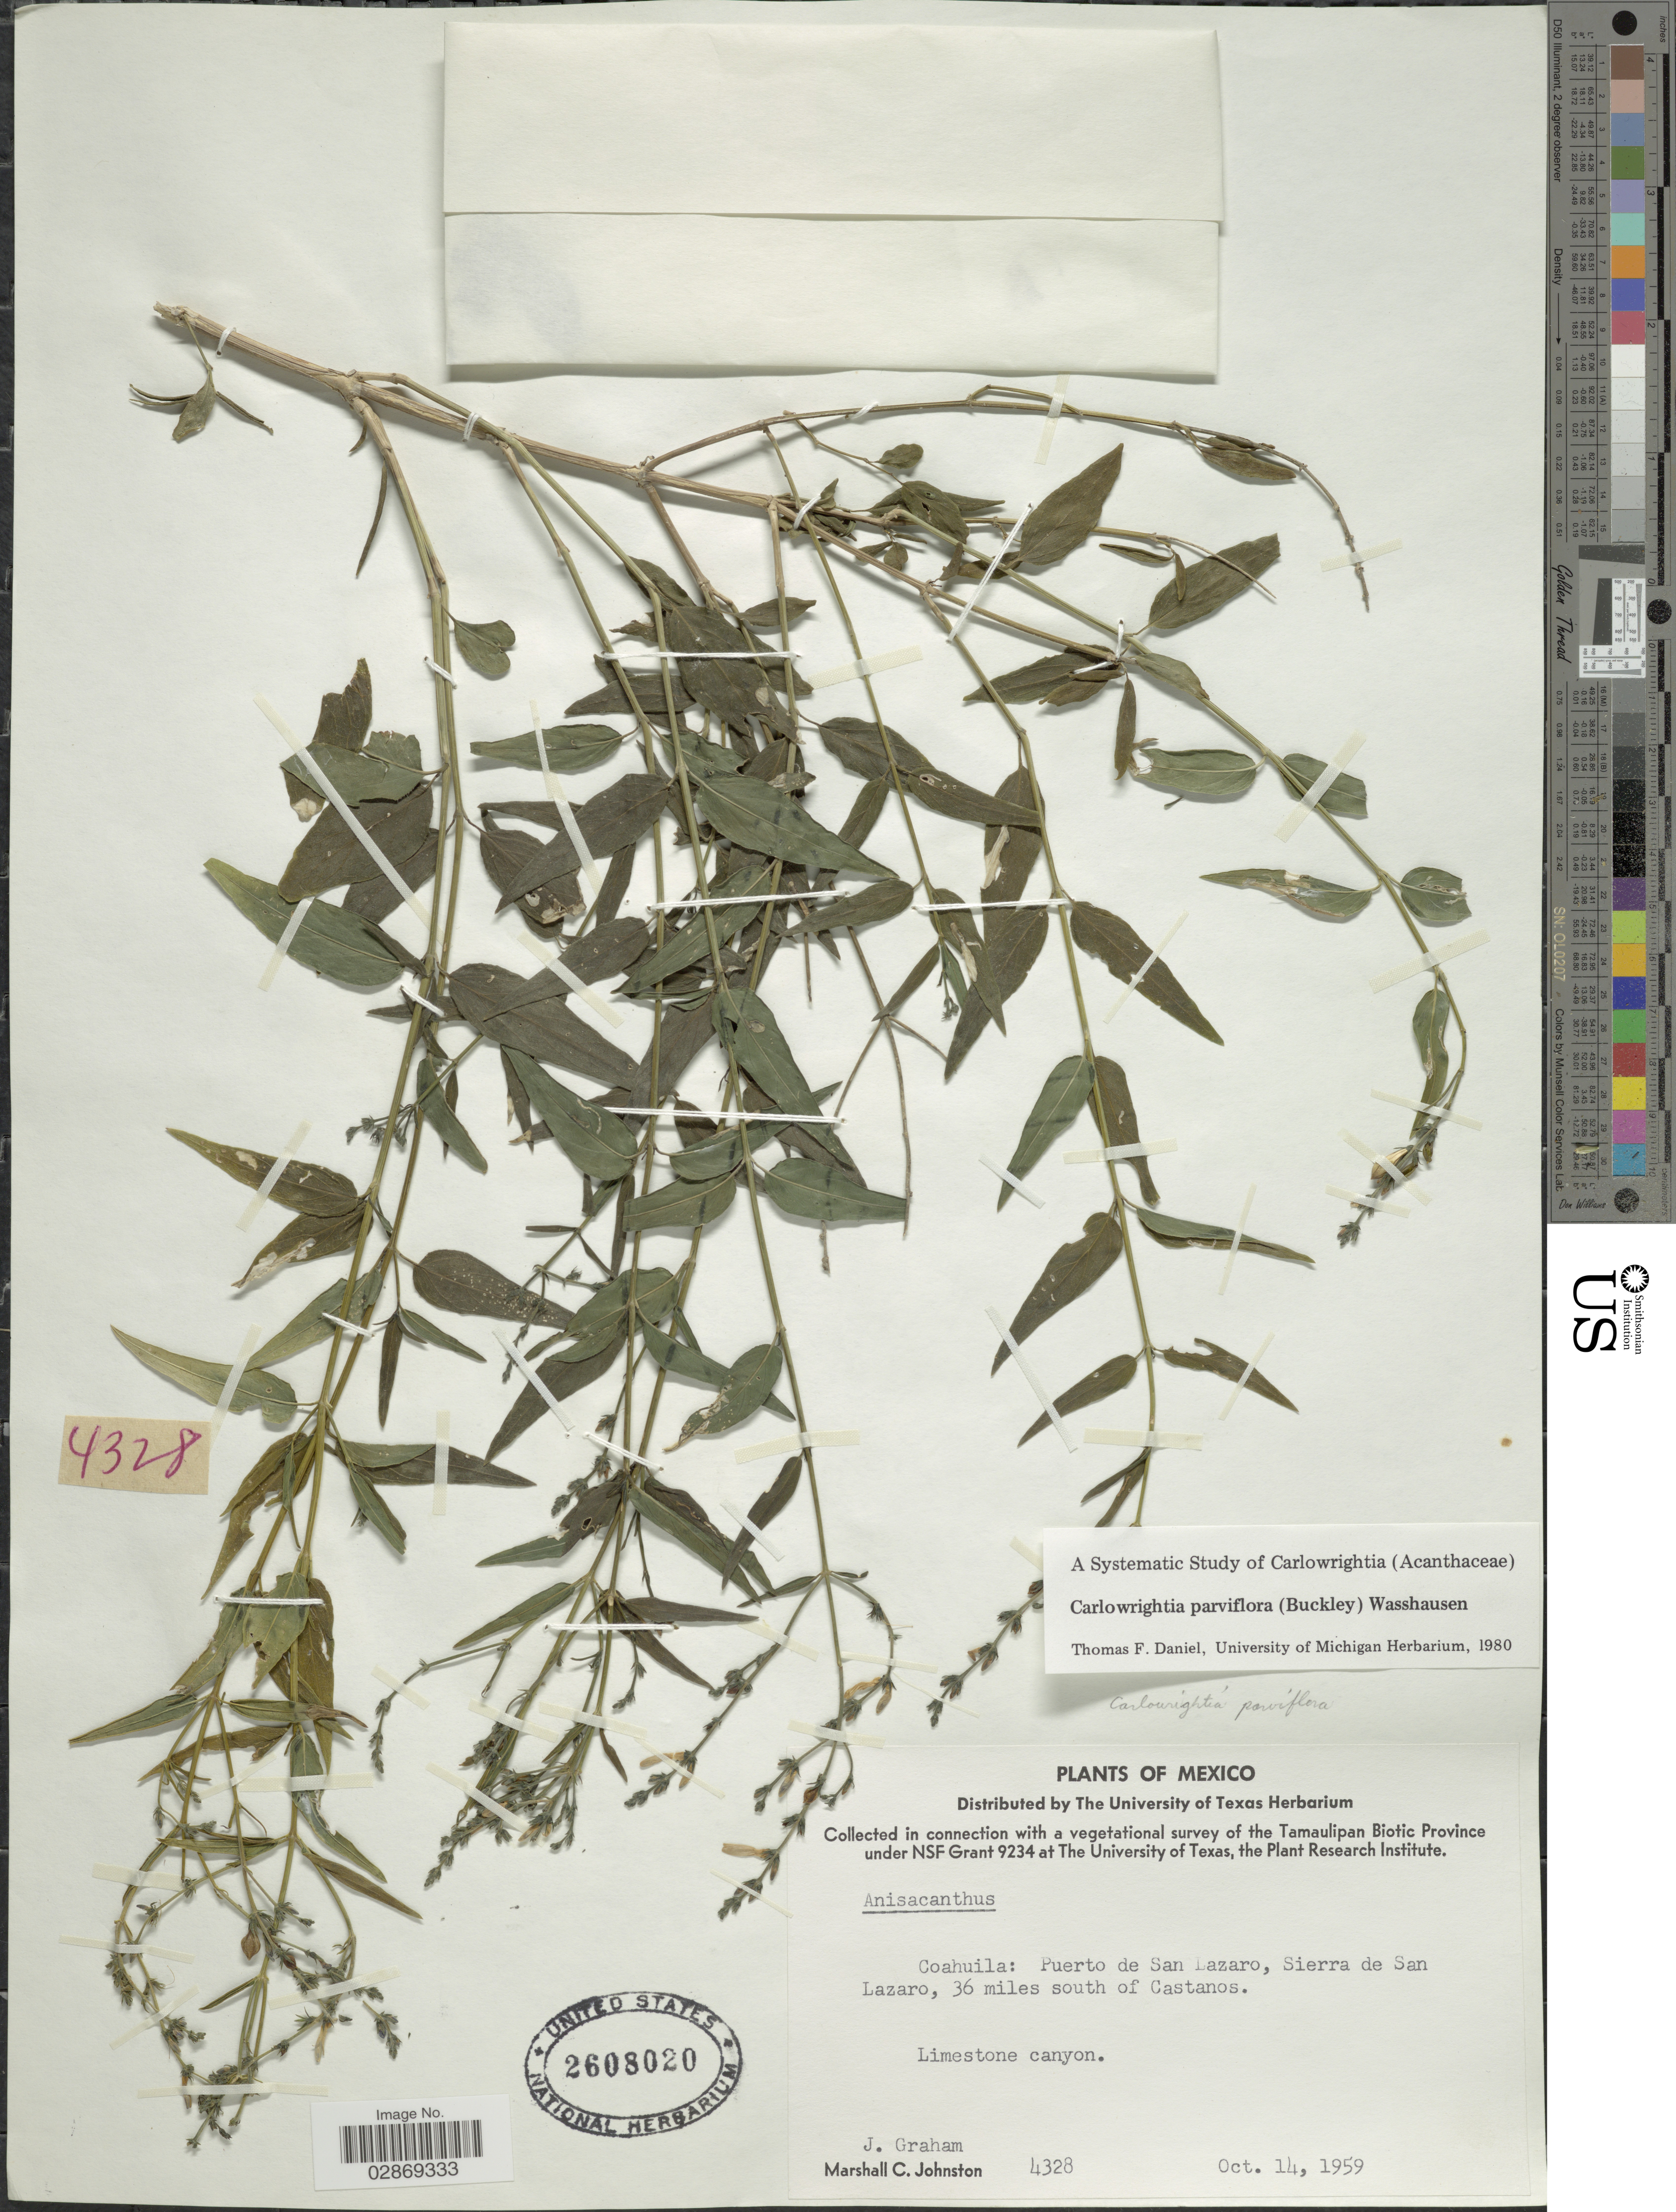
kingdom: Plantae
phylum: Tracheophyta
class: Magnoliopsida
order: Lamiales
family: Acanthaceae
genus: Carlowrightia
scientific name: Carlowrightia parviflora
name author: (Buckley) Wassh.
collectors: J. Graham & M. Johnston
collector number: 4328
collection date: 1959-10-14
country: Mexico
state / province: Coahuila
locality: Puerto de San Lazaro, Sierra de San Lazaro, 36 miles south of Castanos.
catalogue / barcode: US 2608020